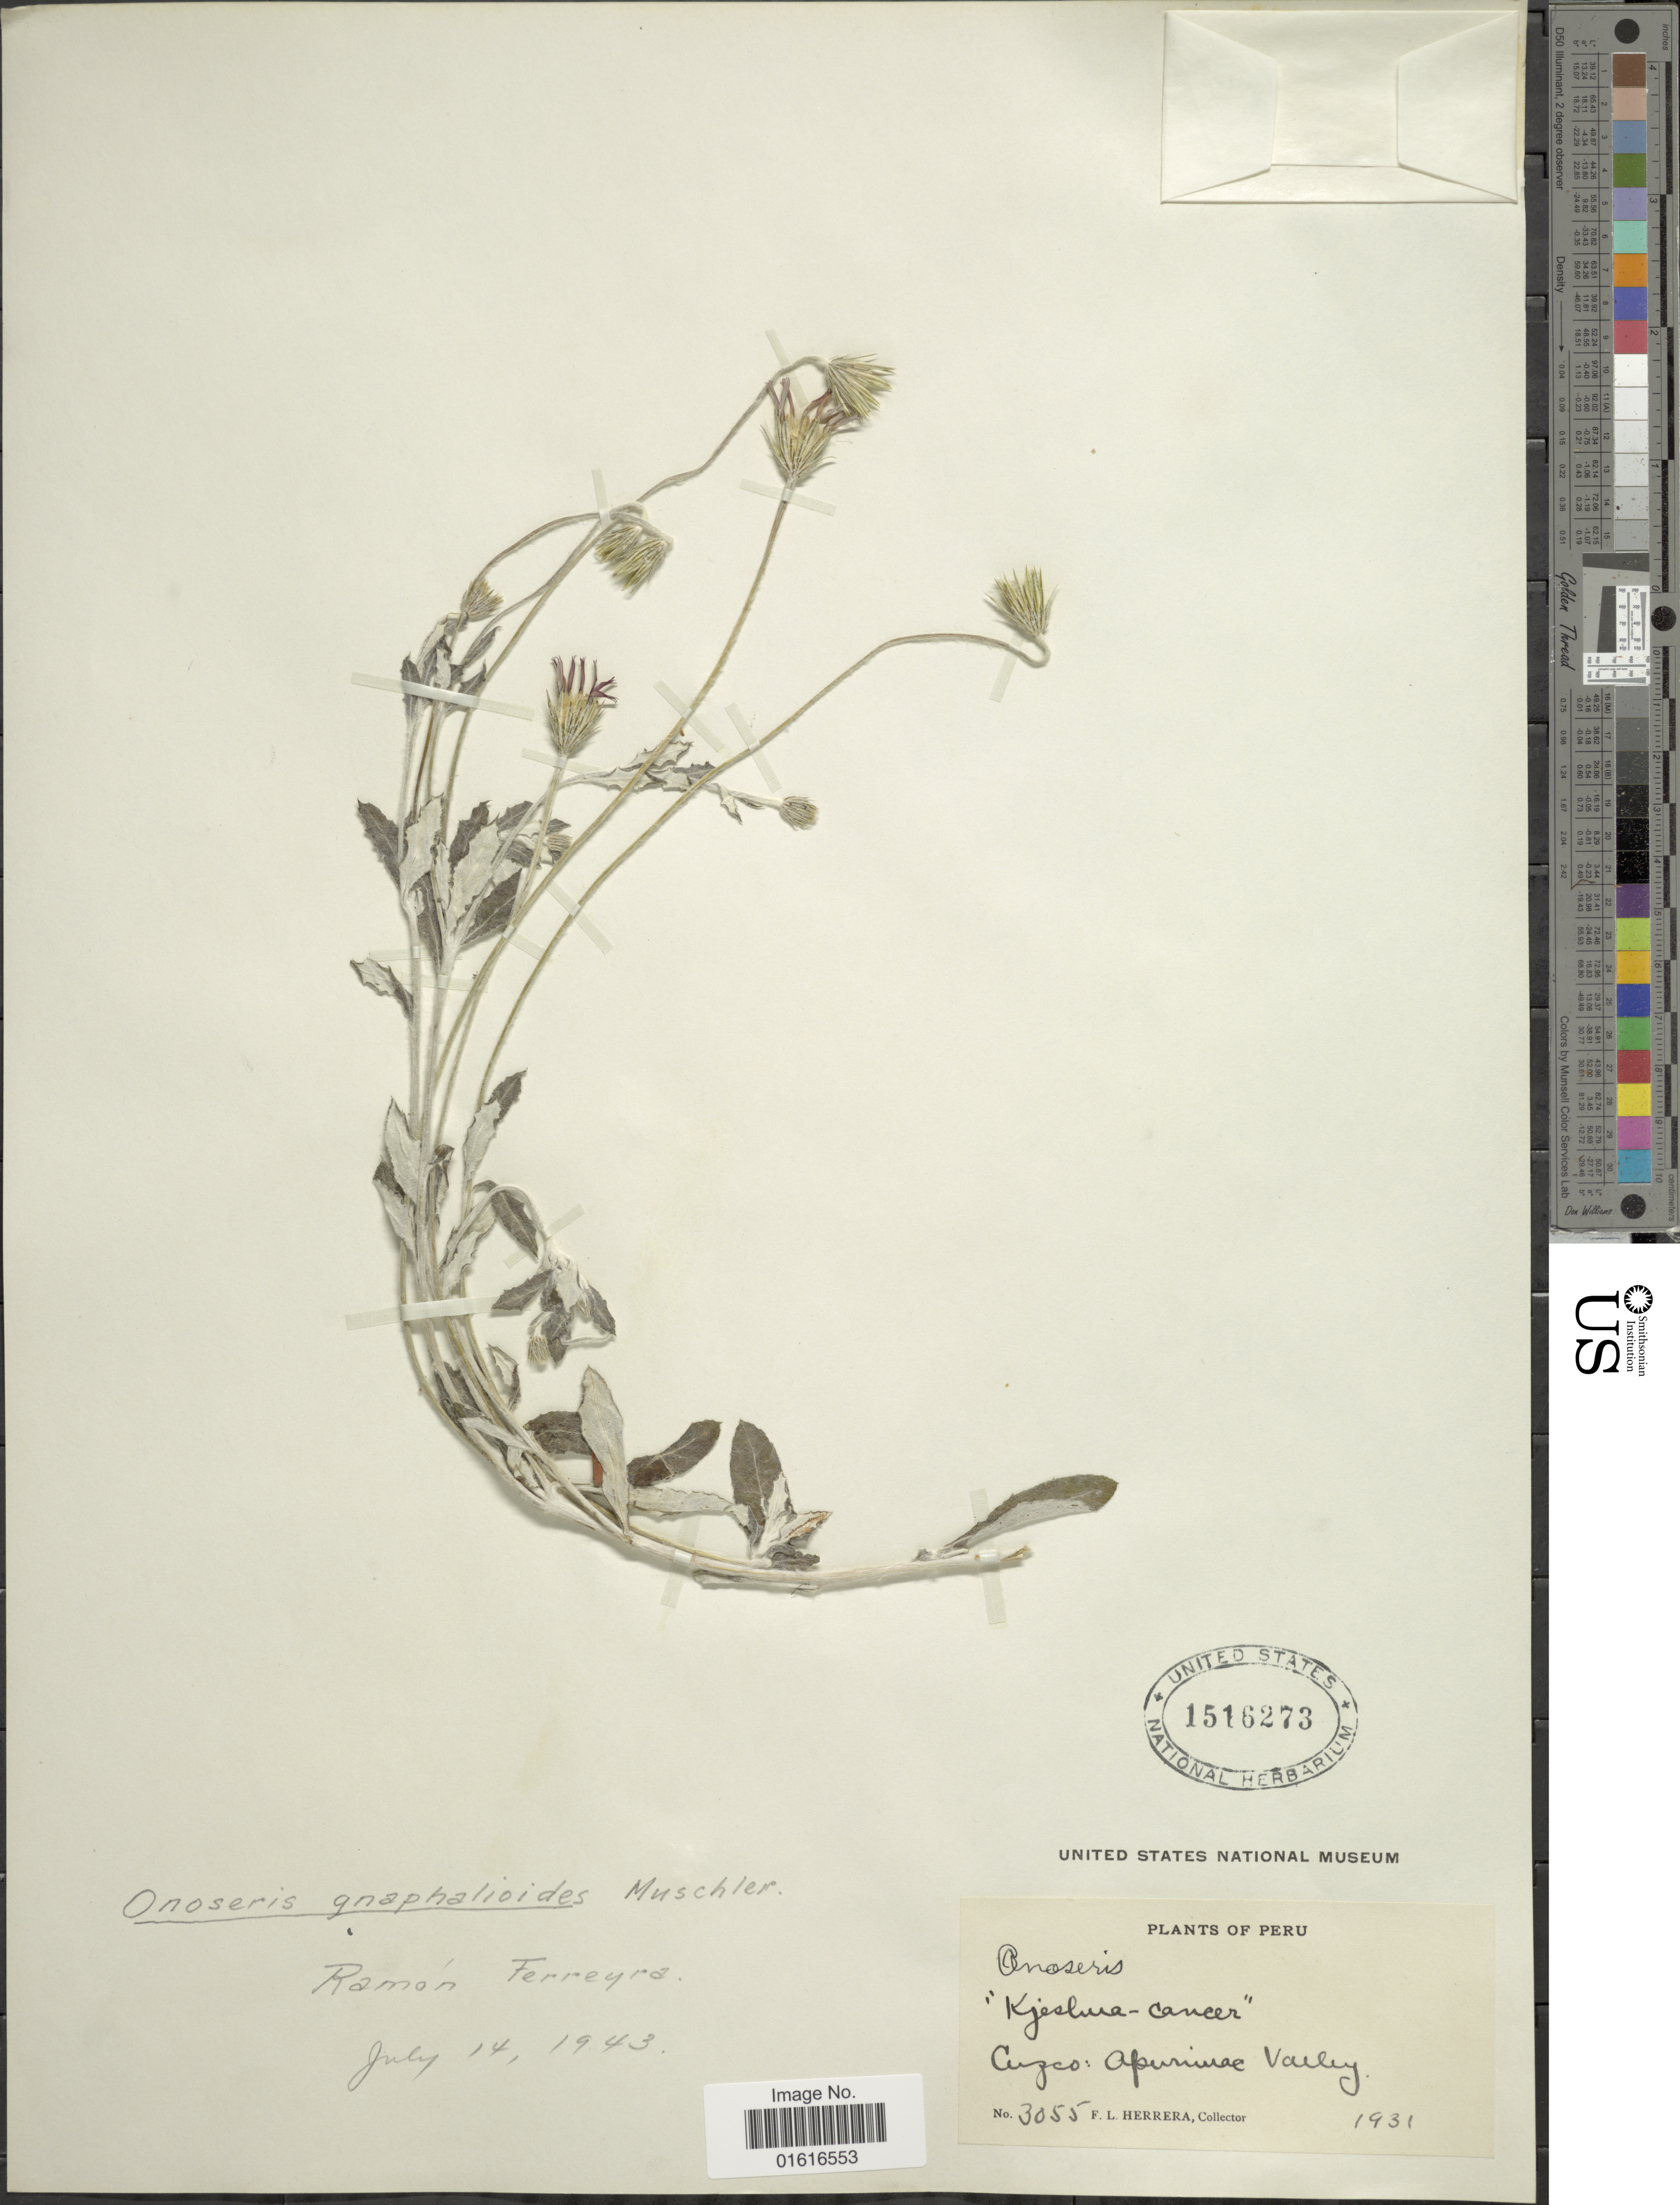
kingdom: Plantae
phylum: Tracheophyta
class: Magnoliopsida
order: Asterales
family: Asteraceae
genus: Onoseris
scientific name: Onoseris gnaphalioides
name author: Muschl.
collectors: F. L. Herrera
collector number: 3055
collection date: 1931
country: Peru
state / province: Cusco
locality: Apurimac Valley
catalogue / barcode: US 1516273